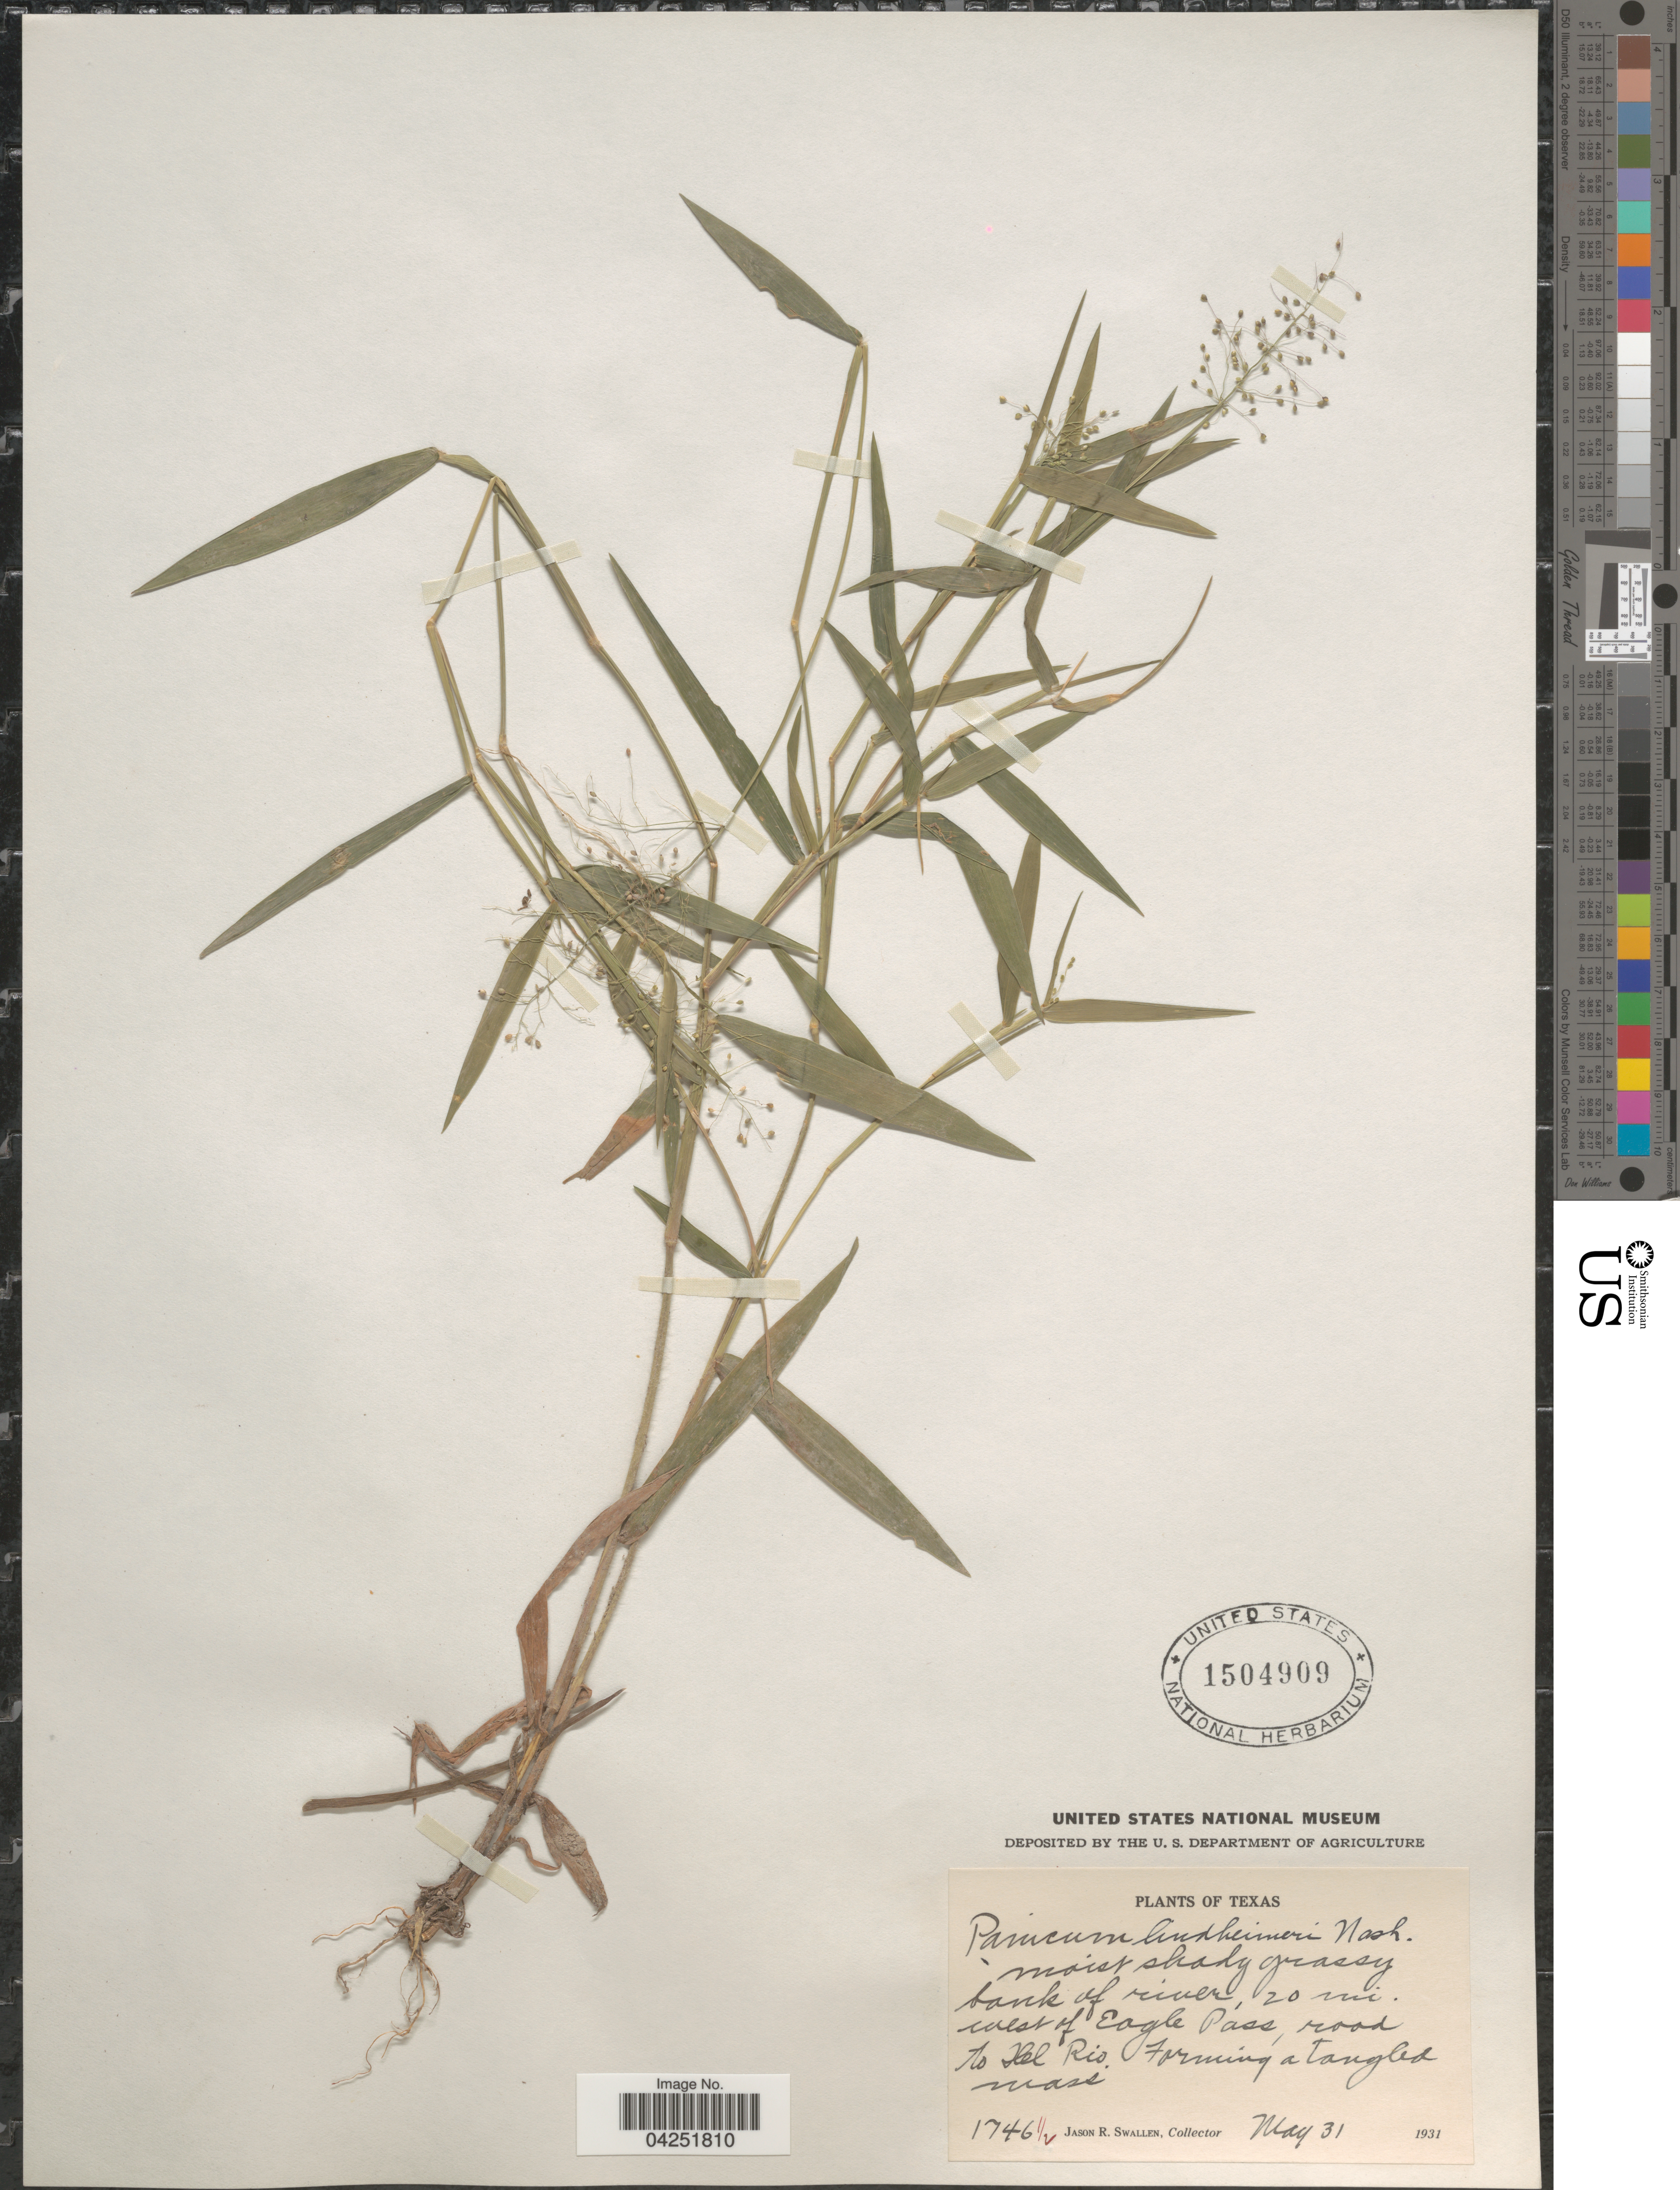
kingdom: Plantae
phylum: Tracheophyta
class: Liliopsida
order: Poales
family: Poaceae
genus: Dichanthelium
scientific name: Dichanthelium acuminatum var. lindheimeri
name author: (Nash) Gould & C.A. Clark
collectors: J. R. Swallen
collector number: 1746½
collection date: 1931-05-31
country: United States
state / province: Texas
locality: Moist shady grassy bank of river, 20 mi. west of Eagle Pass, road to Del Rio.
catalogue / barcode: US 1504909